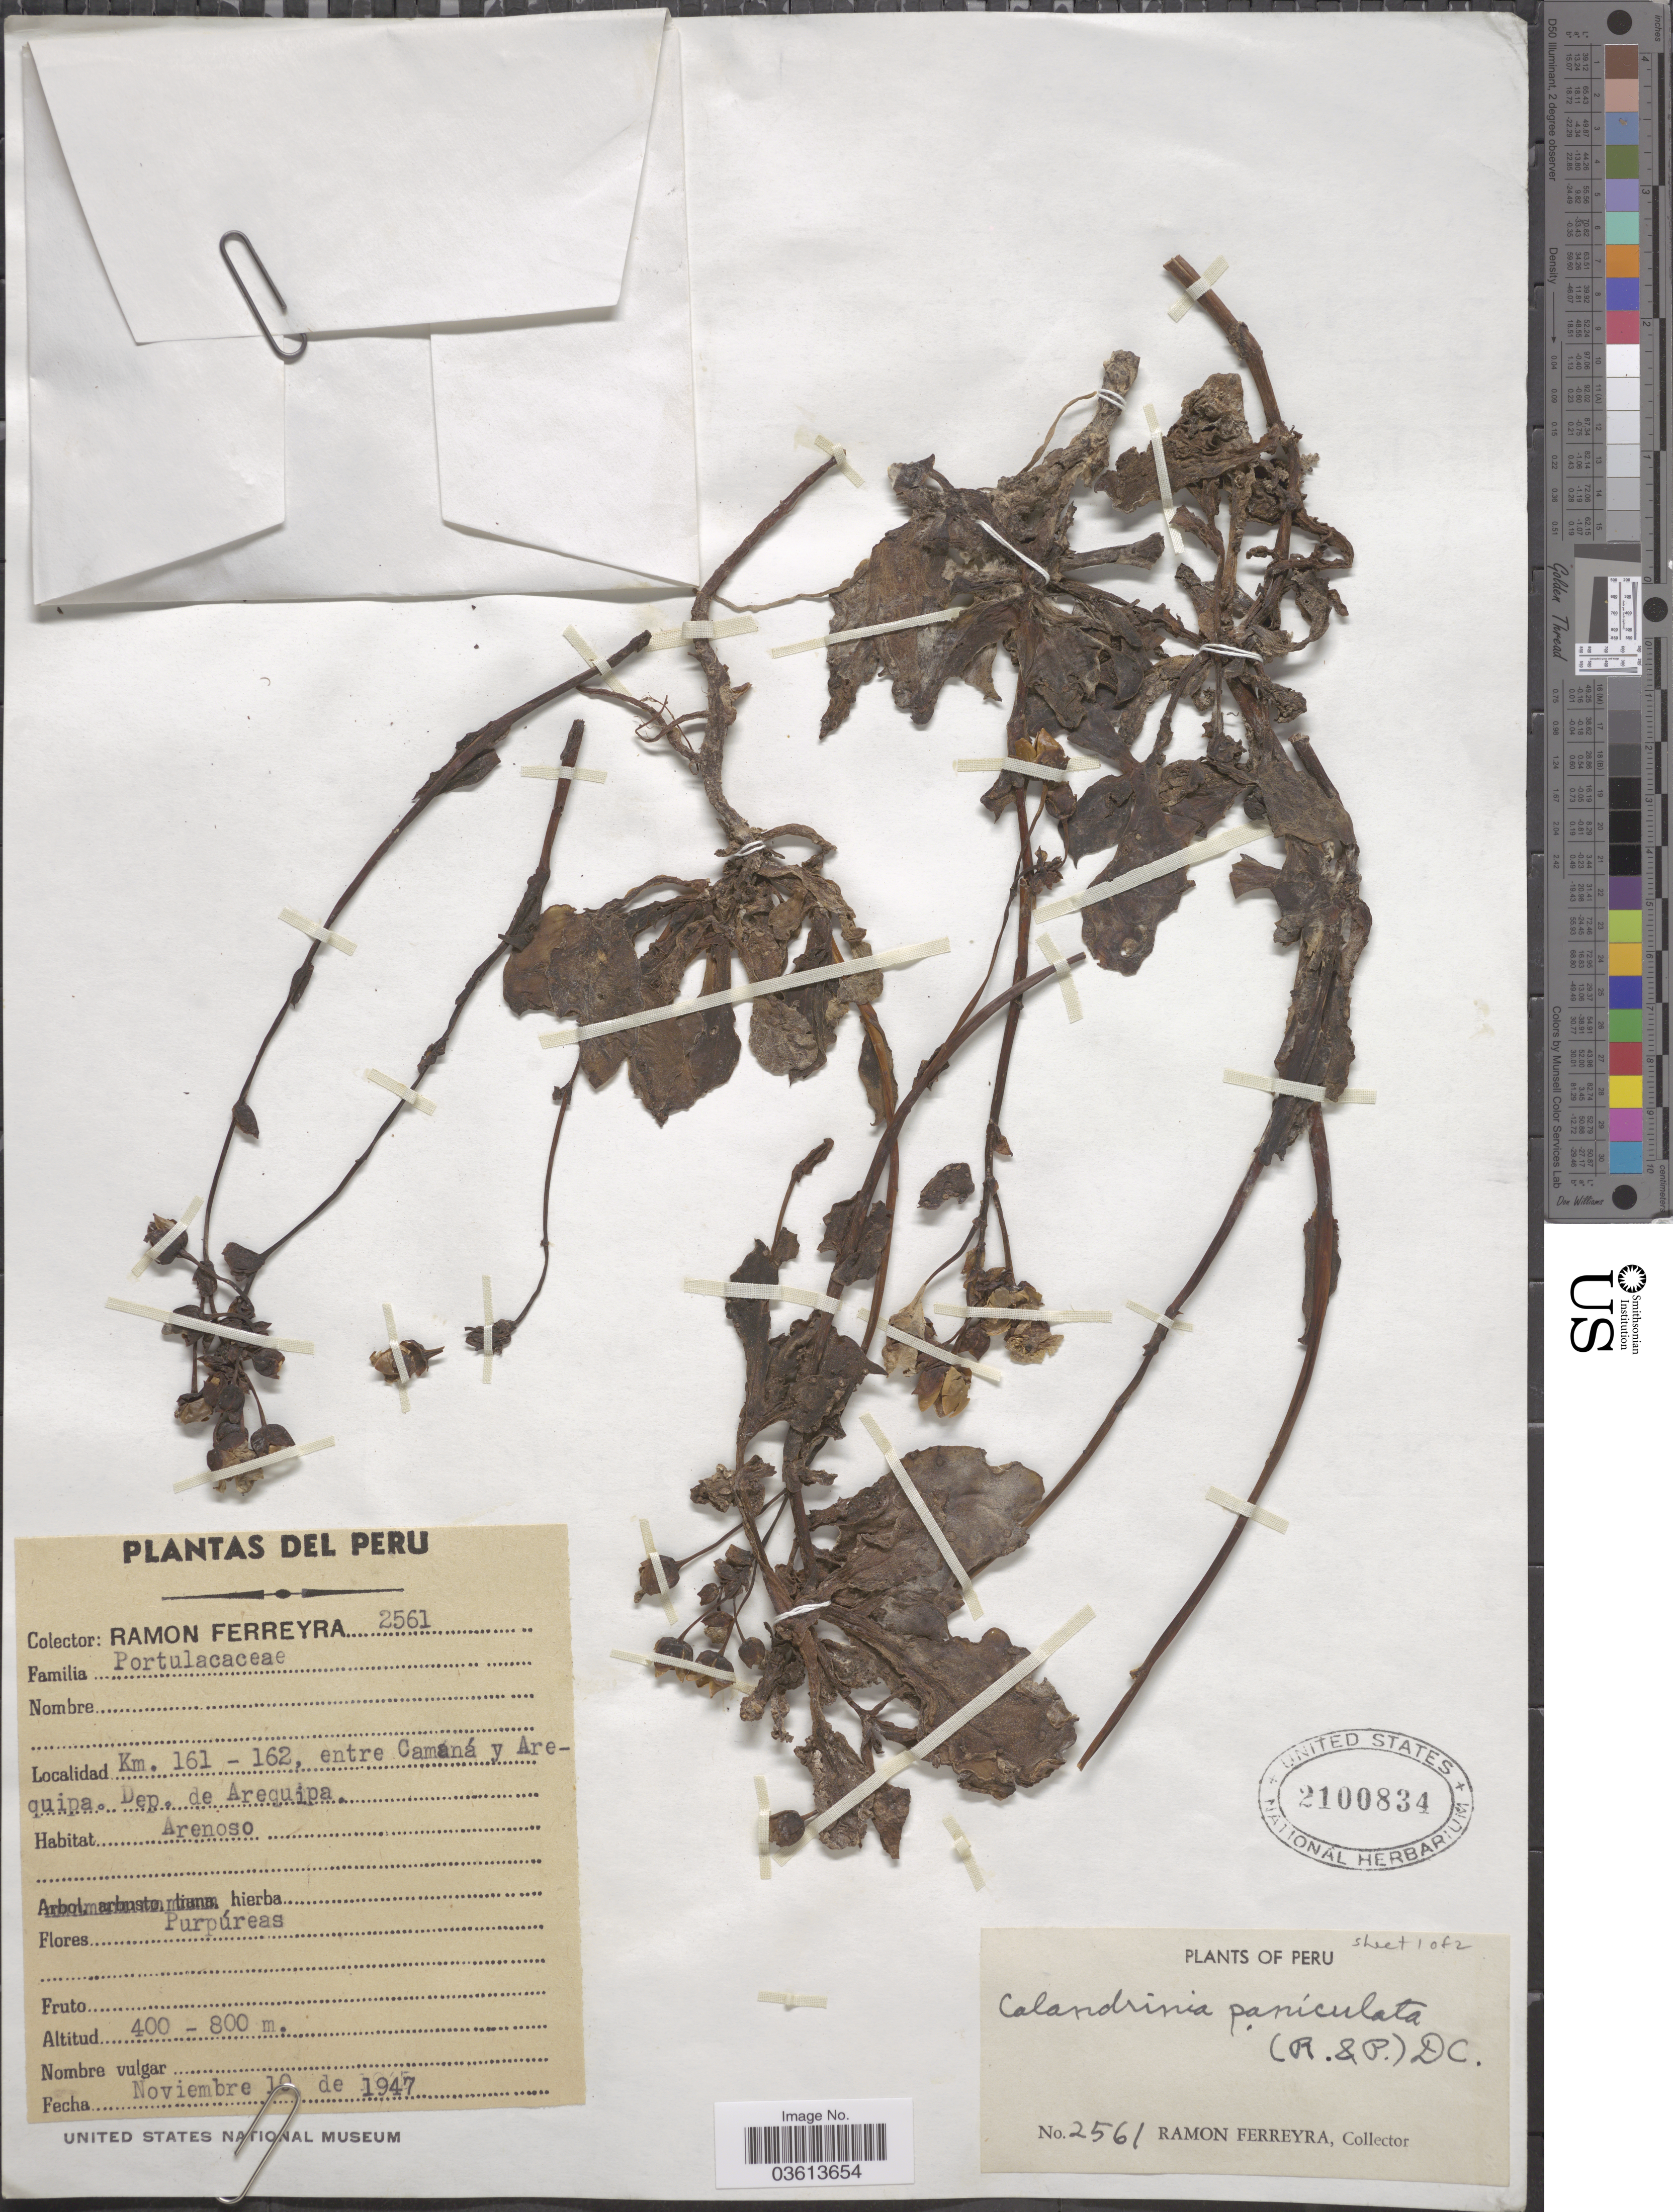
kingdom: Plantae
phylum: Tracheophyta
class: Magnoliopsida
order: Caryophyllales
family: Montiaceae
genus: Cistanthe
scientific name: Cistanthe paniculata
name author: (DC.) Carolin ex Hershk.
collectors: R. A. Ferreyra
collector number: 2561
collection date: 1947-11-10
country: Peru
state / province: Arequipa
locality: Km. 161 - 162, entre Camaná y Arequipa. Dep. de Arequipa.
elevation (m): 400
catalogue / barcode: US 2100834